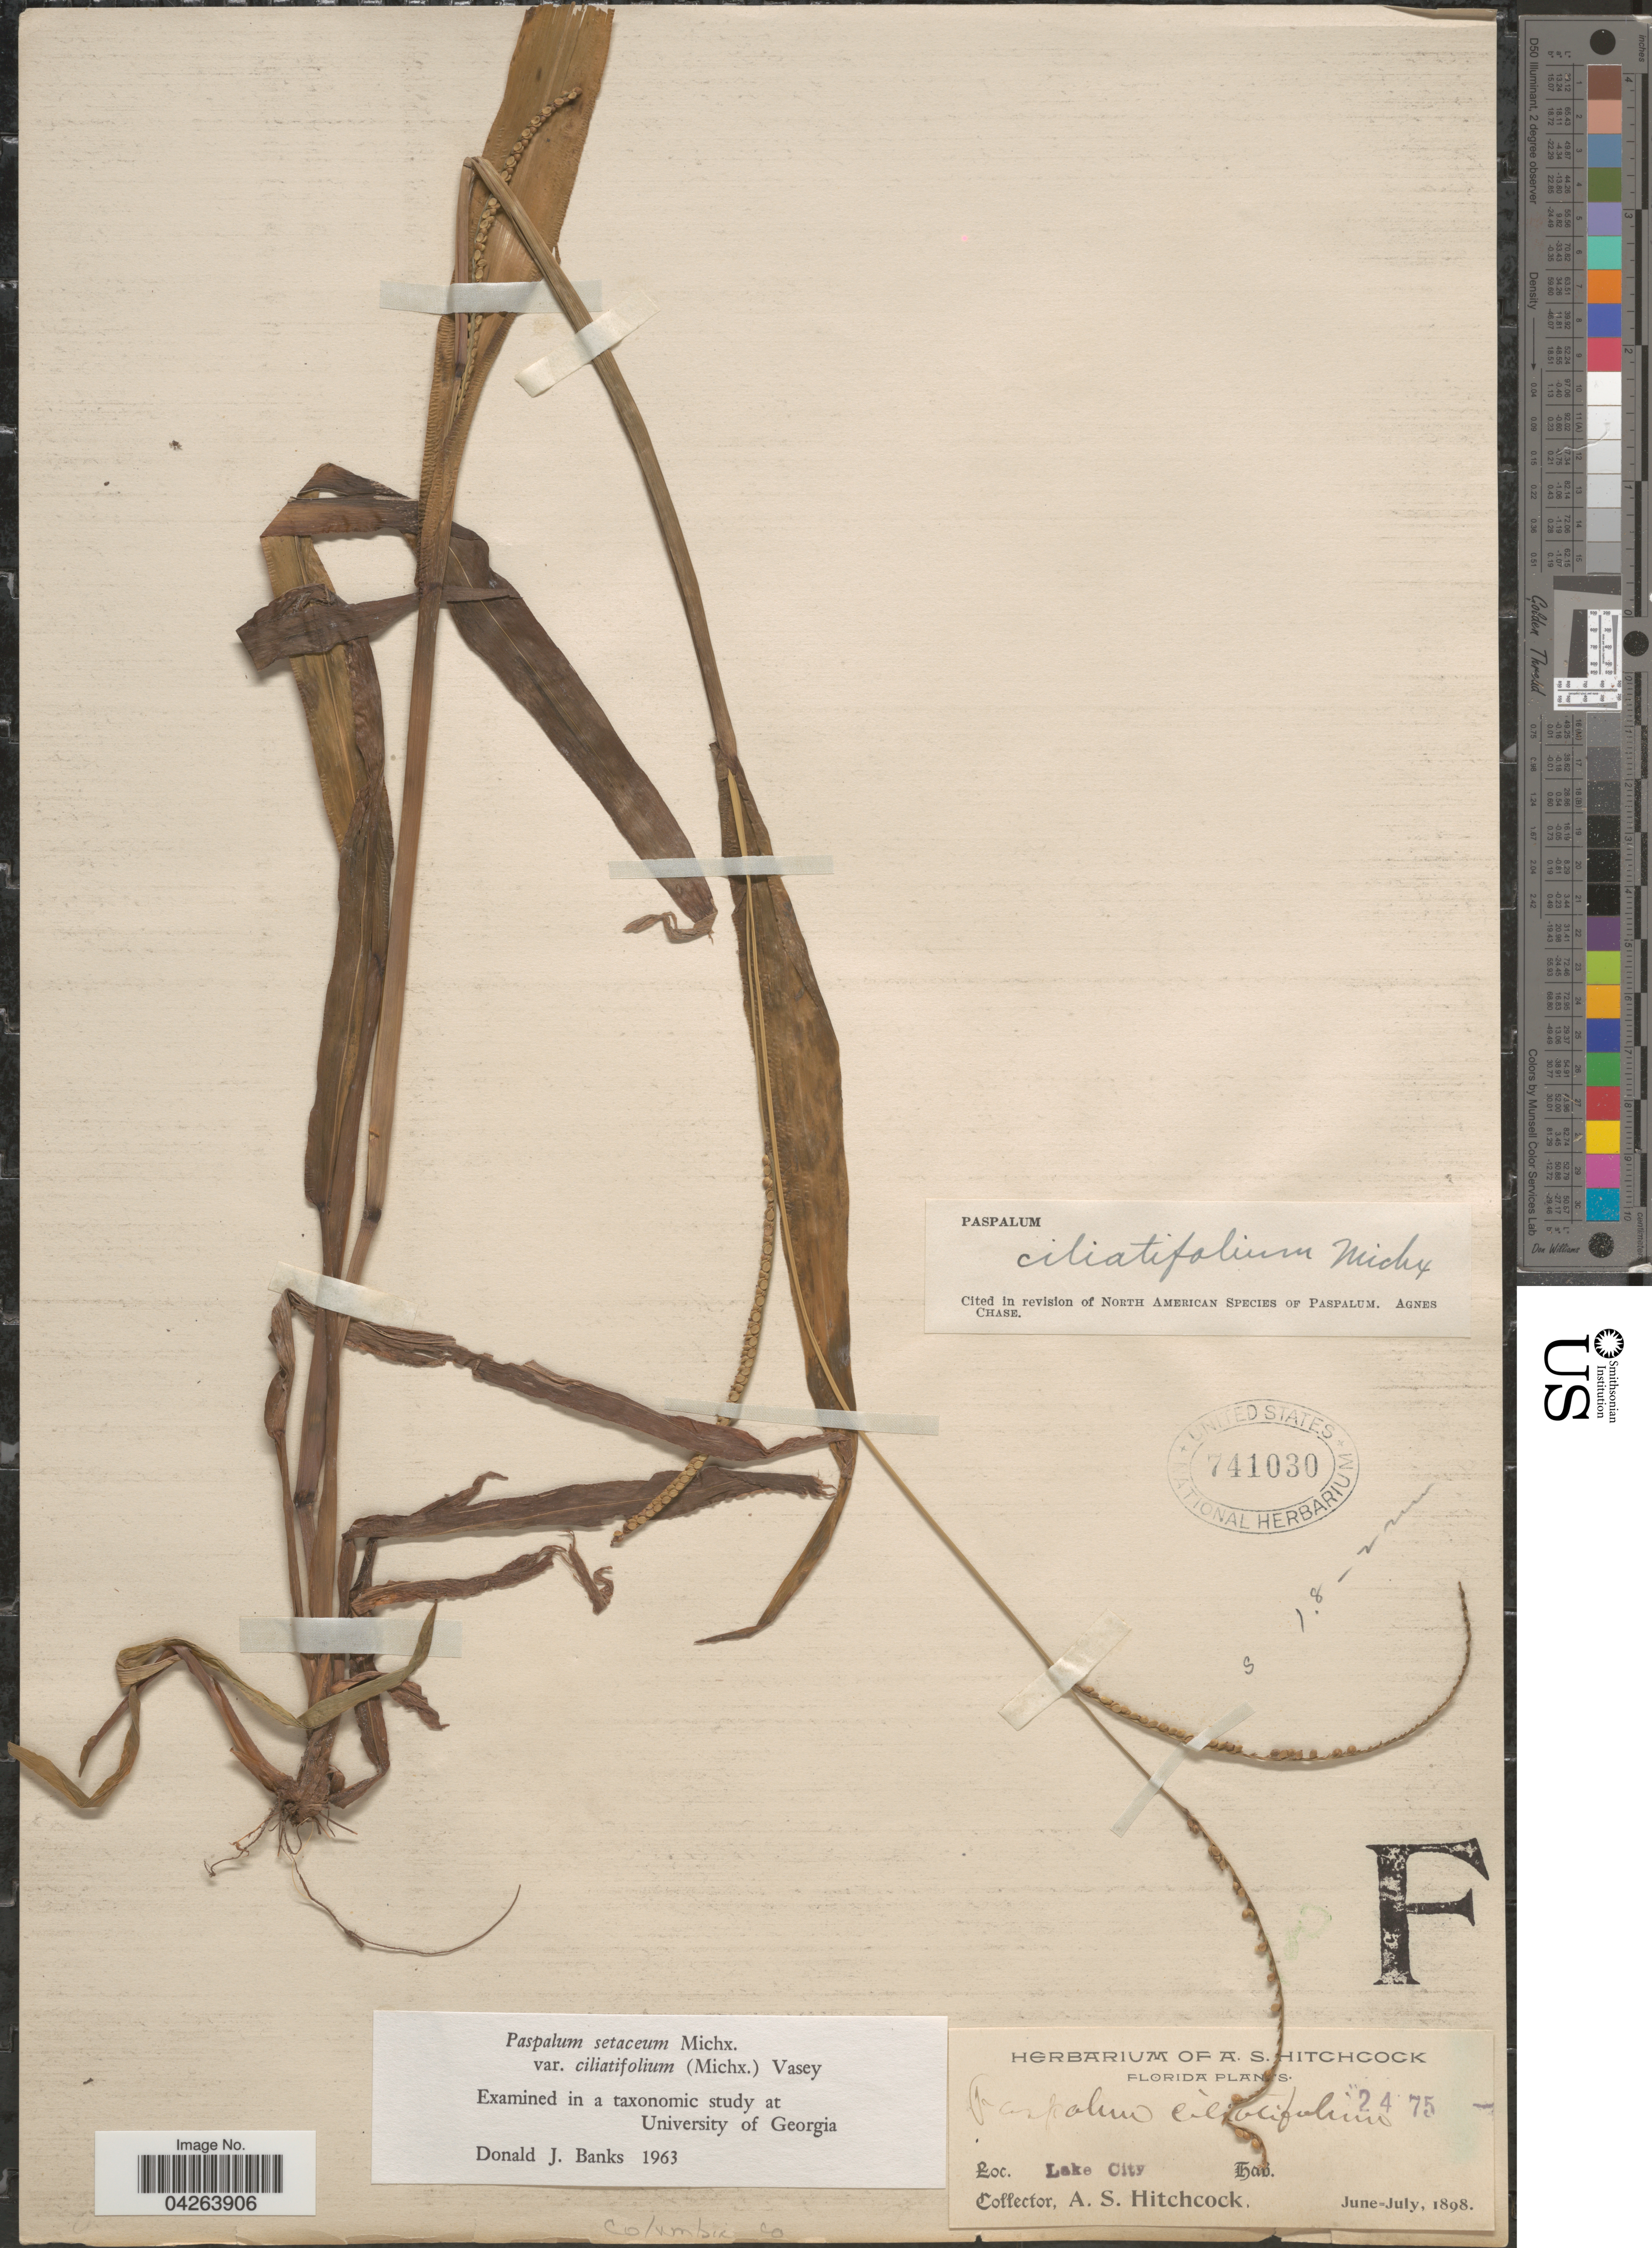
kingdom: Plantae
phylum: Tracheophyta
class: Liliopsida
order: Poales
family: Poaceae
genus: Paspalum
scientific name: Paspalum setaceum var. ciliatifolium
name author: (Michx.) Vasey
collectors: A. S. Hitchcock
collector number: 2475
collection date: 1898-06/1898-07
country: United States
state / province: Florida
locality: Lake City. Columbia Co.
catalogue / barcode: US 741030